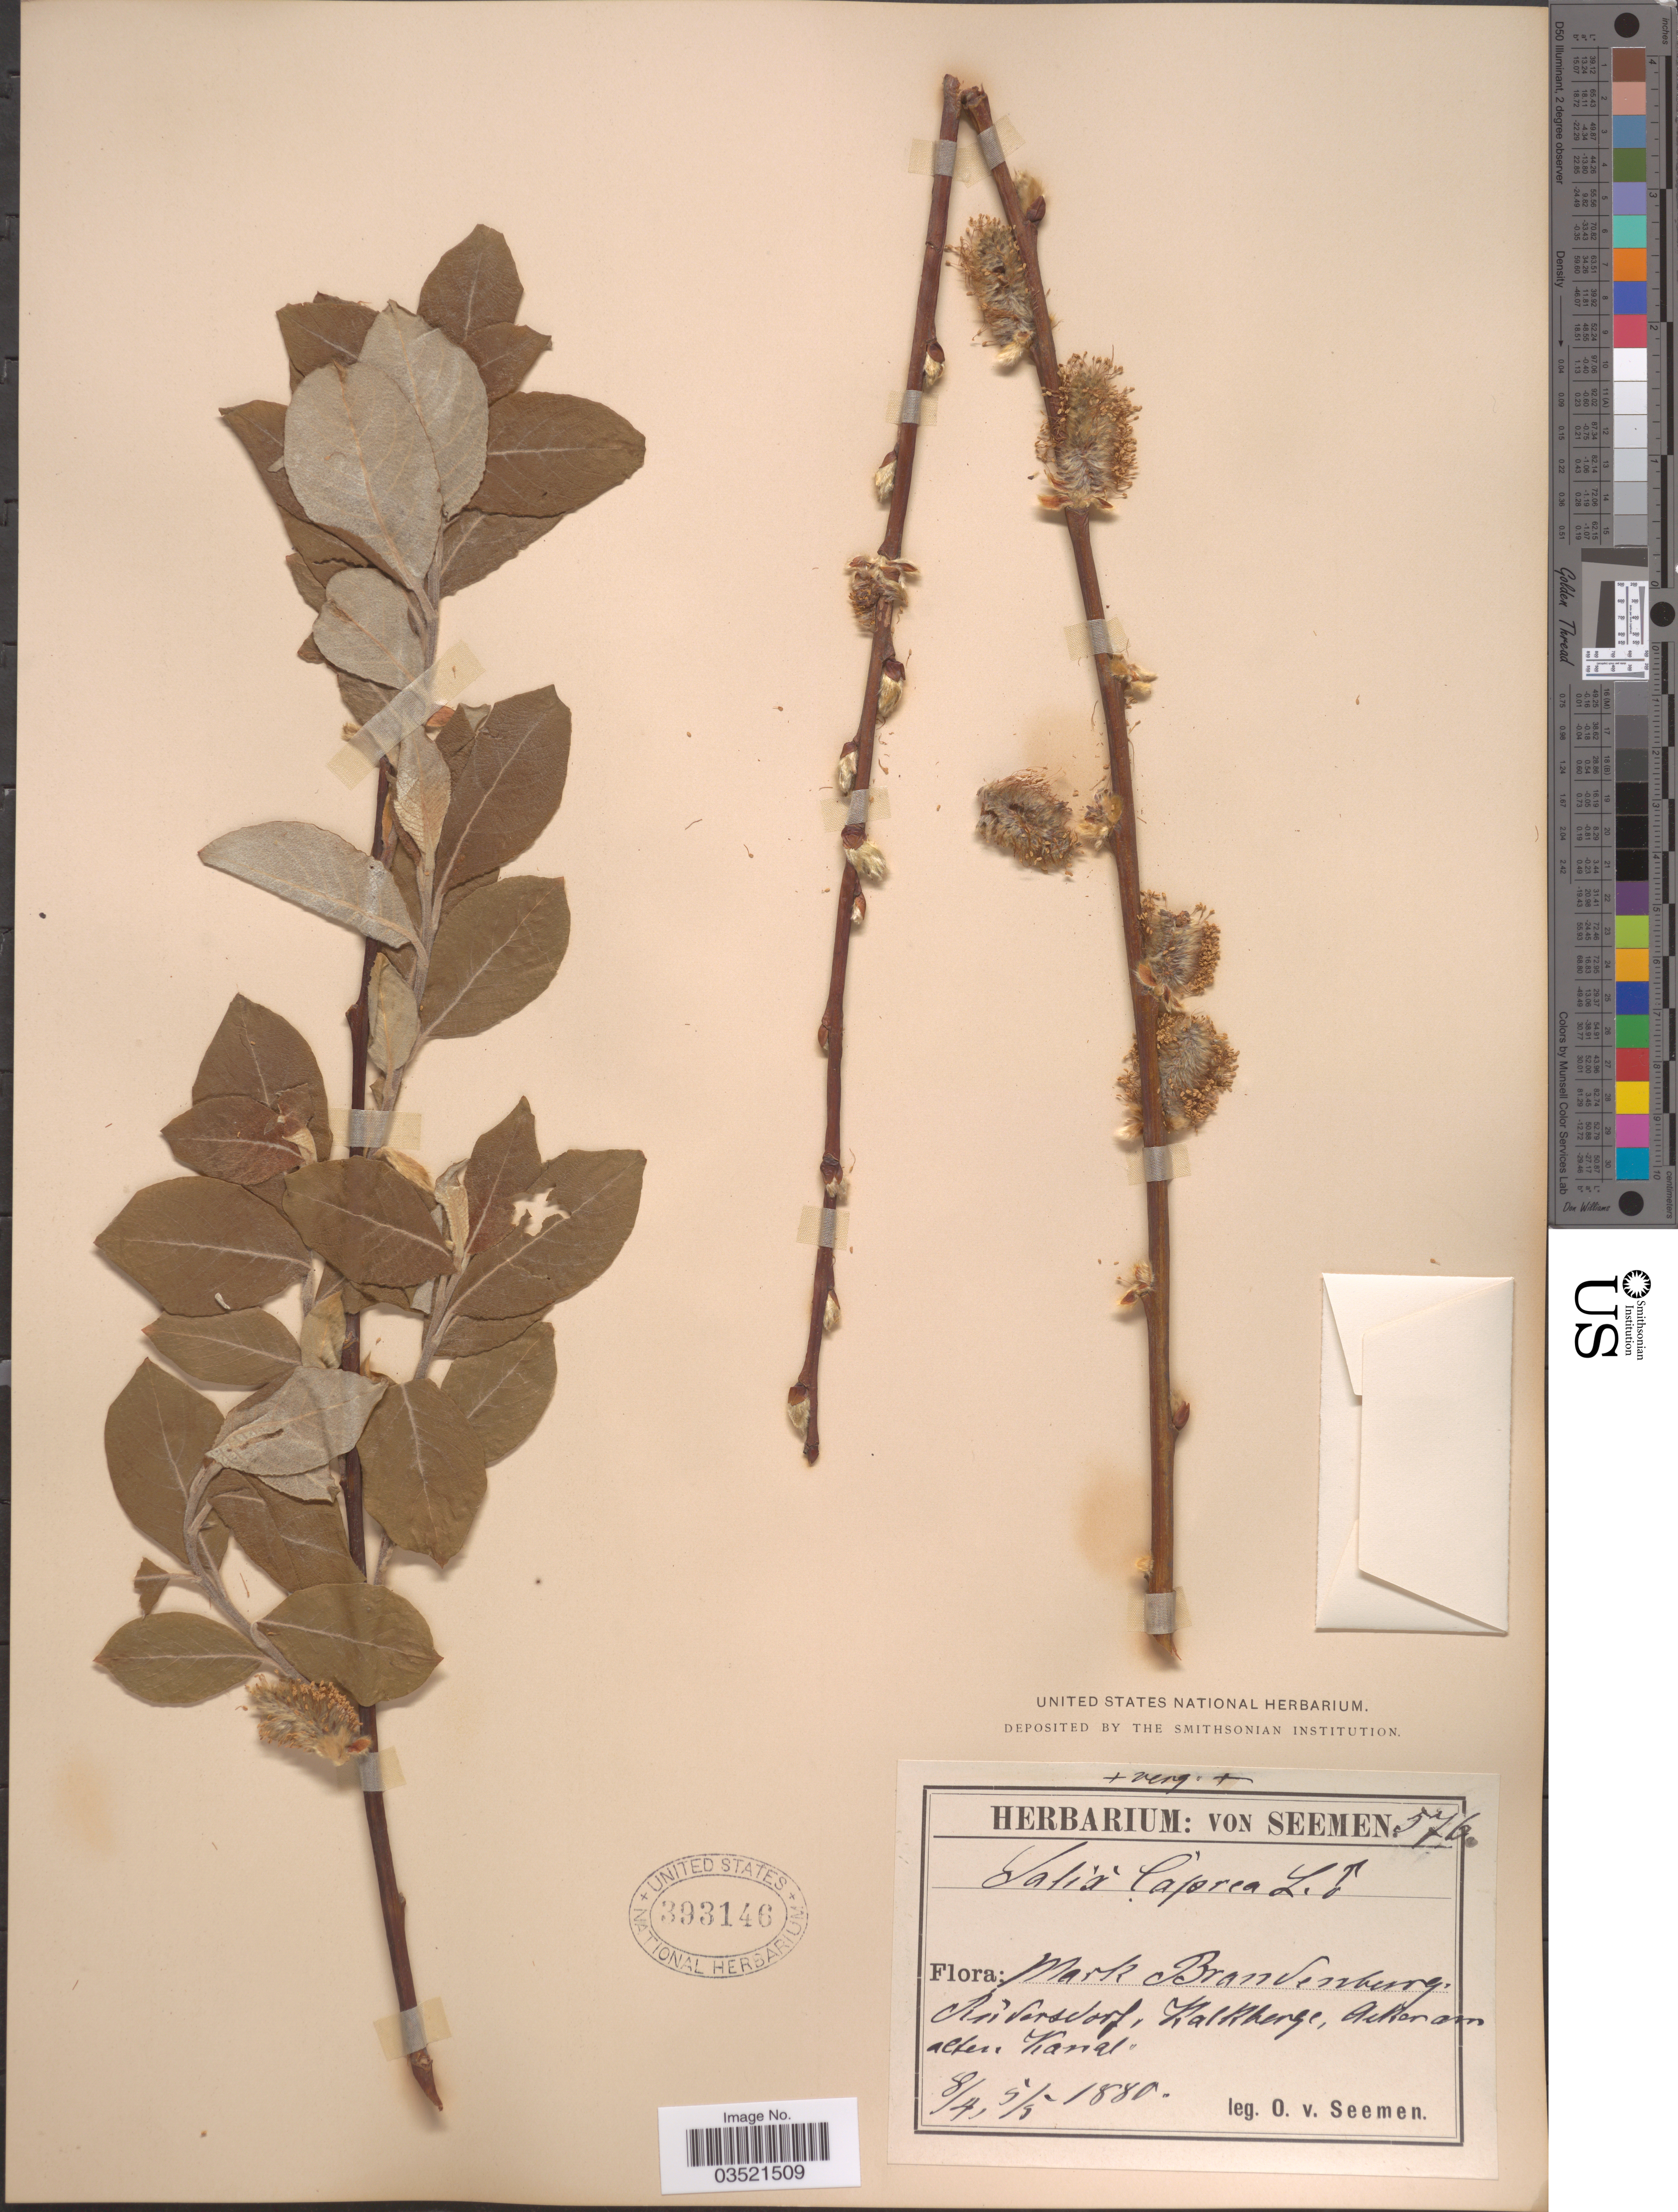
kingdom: Plantae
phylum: Tracheophyta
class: Magnoliopsida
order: Malpighiales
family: Salicaceae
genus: Salix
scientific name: Salix caprea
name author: L.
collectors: K. O. von Seemen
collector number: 576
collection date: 1880-04-08/1880-05-05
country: Germany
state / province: Brandenburg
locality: Mark Brandenburg. Rudersdorf, Kalkberge, Ackeram [interpreted] alten Kanal.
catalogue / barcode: US 393146